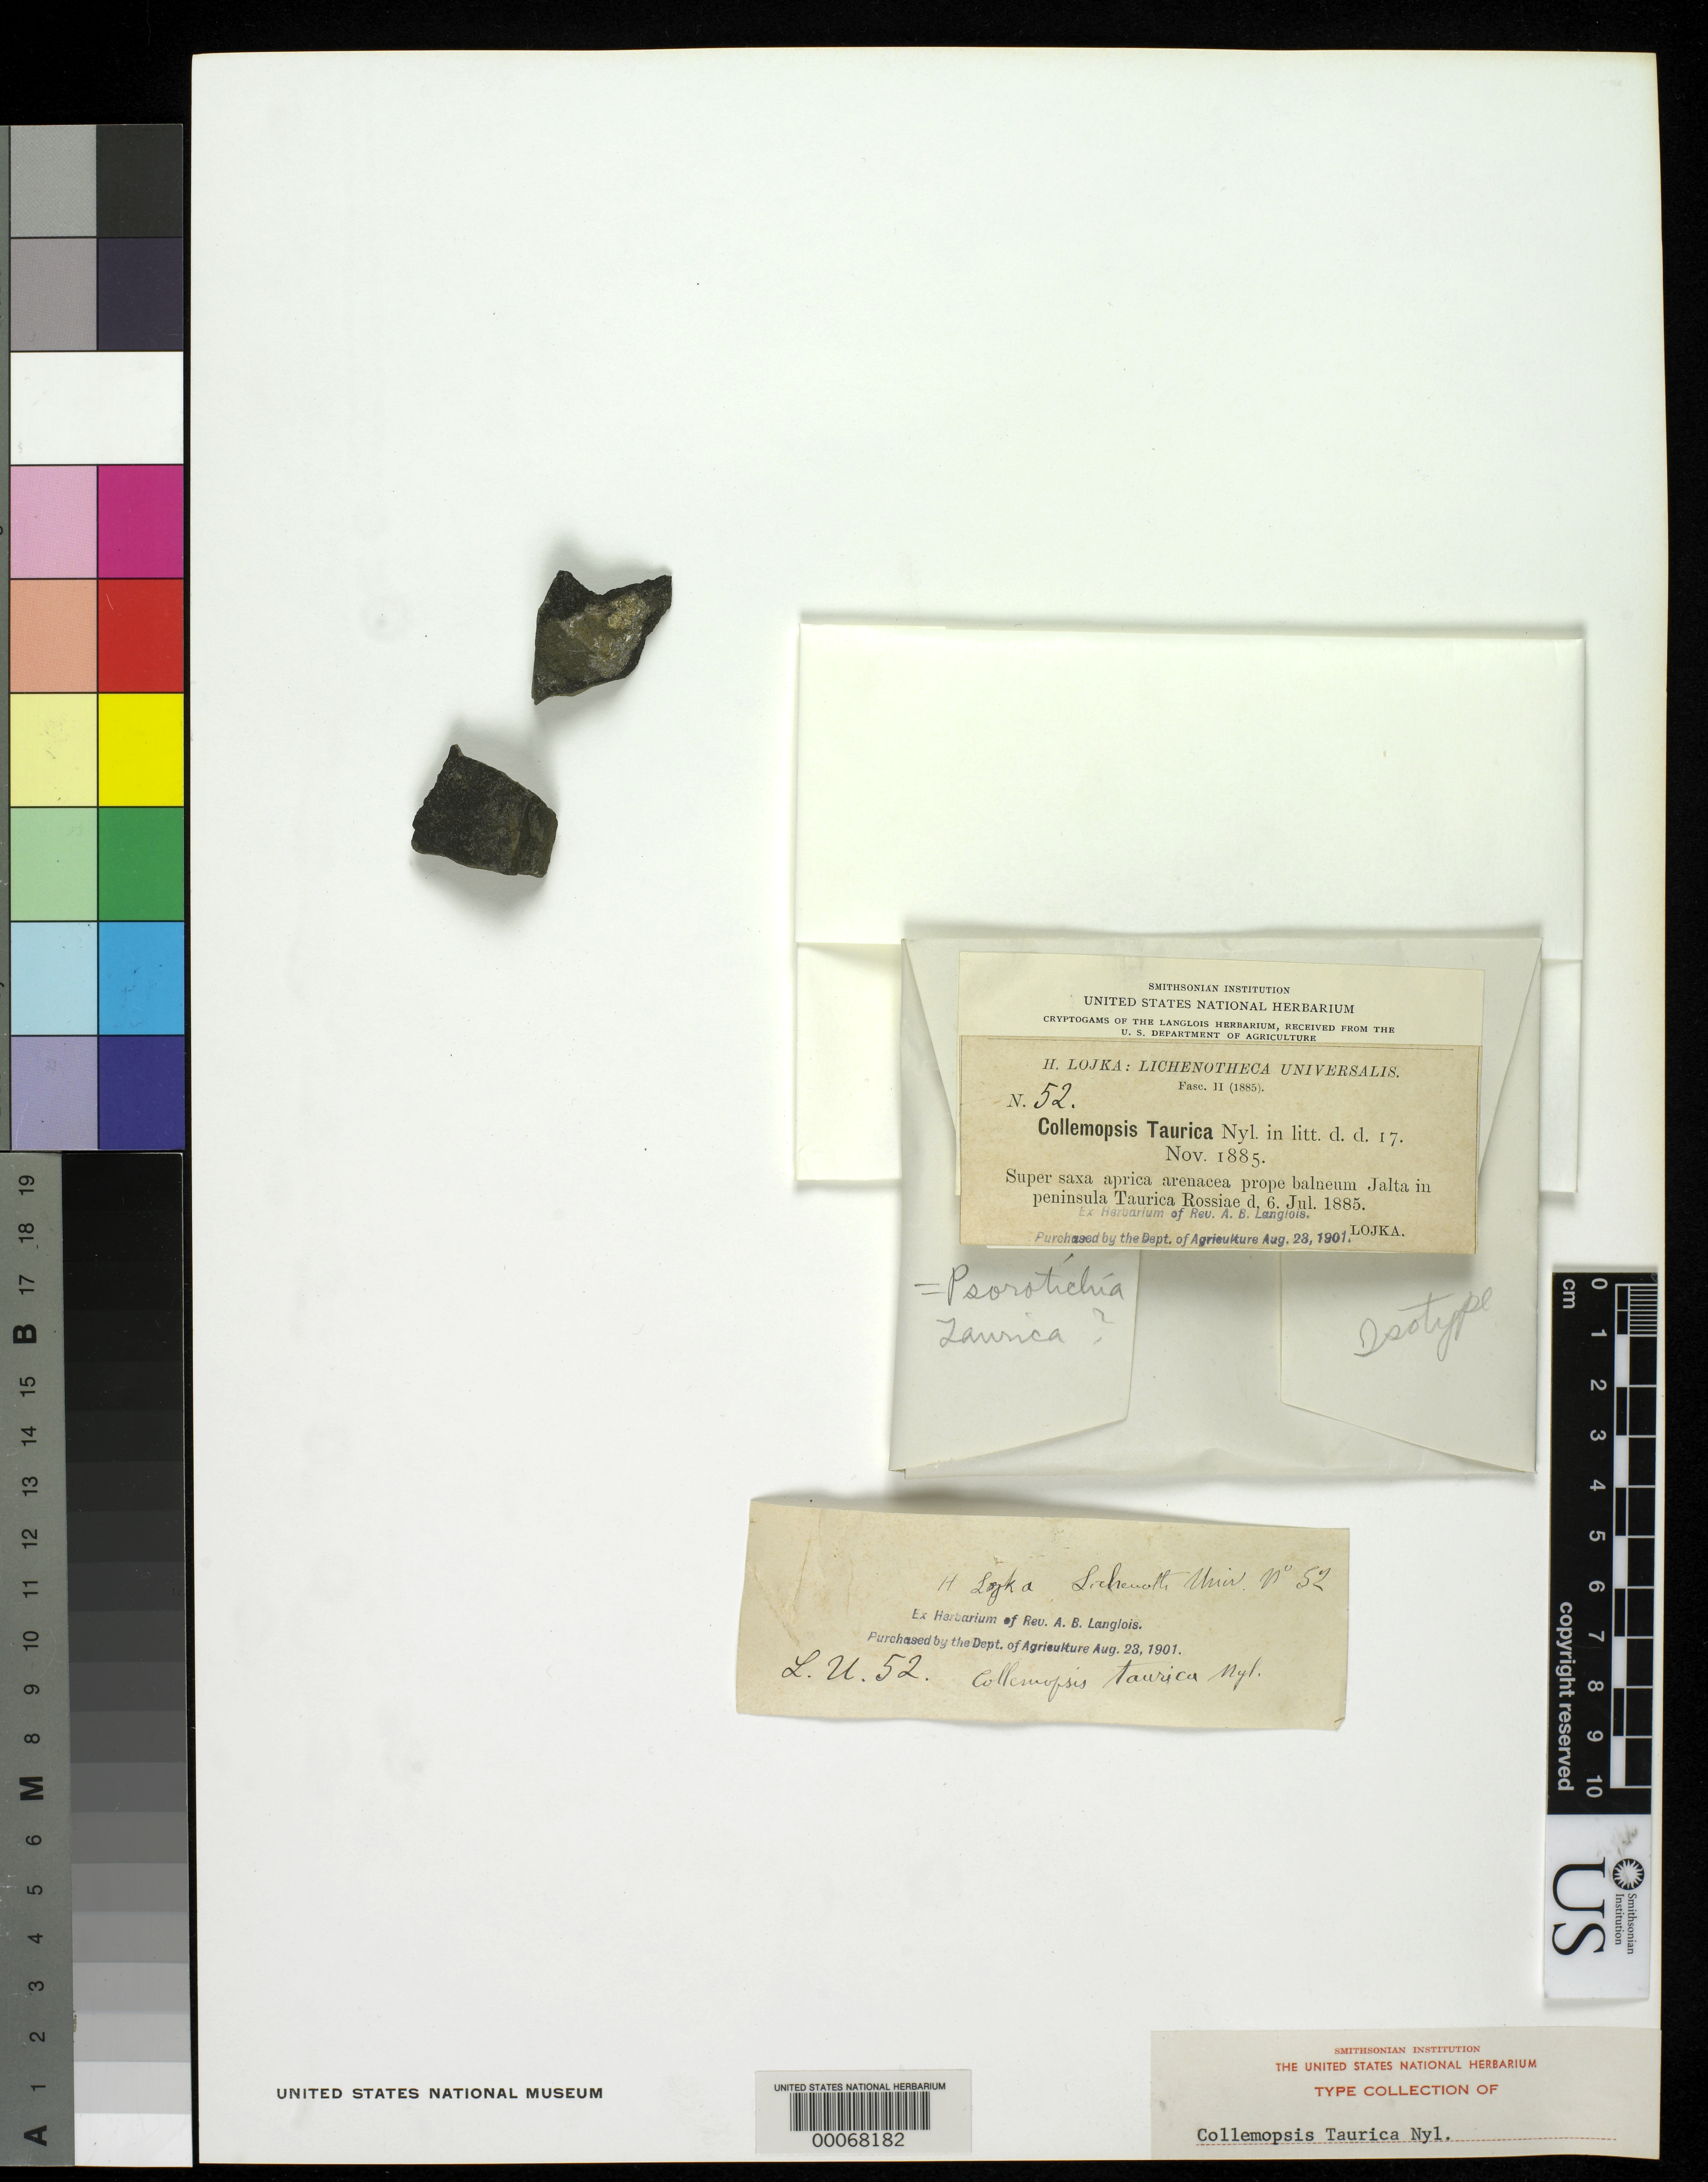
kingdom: Fungi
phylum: Ascomycota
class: Lichinomycetes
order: Lichinales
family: Lichinaceae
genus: Collemopsis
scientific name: Collemopsis taurica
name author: Nyl.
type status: Isotype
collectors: H. Lojka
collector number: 52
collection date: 1885-07-06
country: Ukraine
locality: Jalta in Peninsula Taurica Rossiae